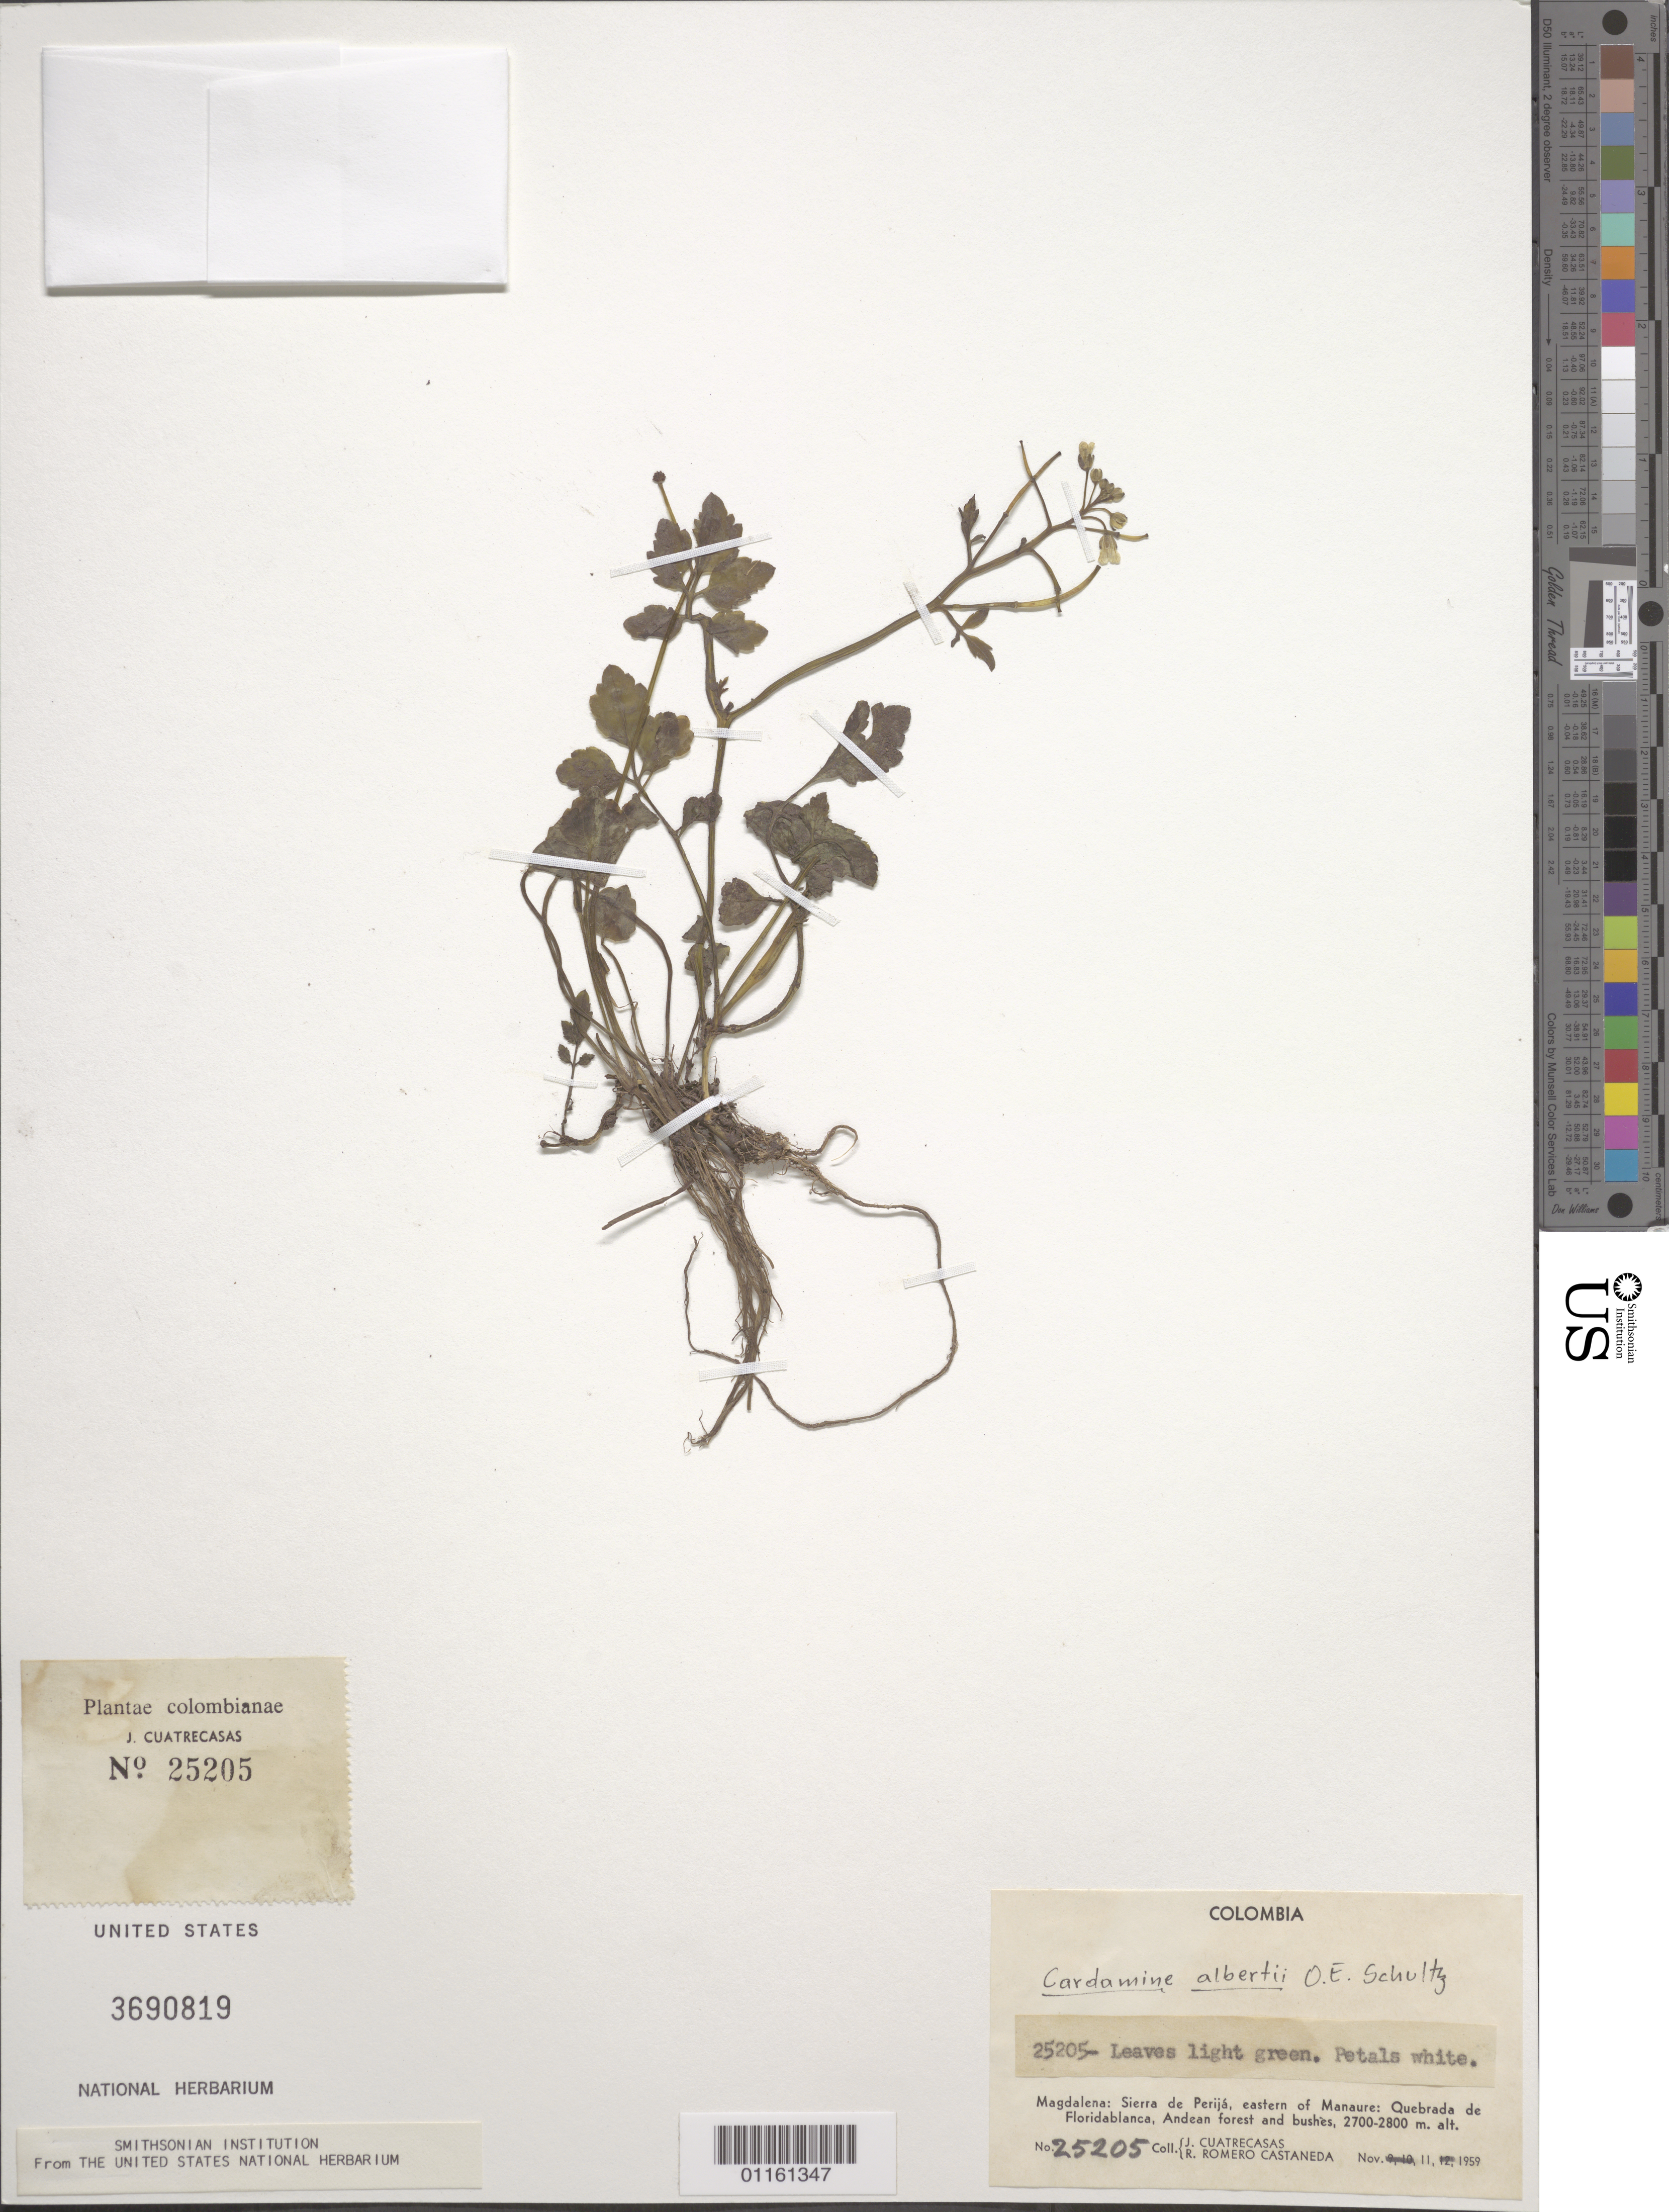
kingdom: Plantae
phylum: Tracheophyta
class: Magnoliopsida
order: Brassicales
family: Brassicaceae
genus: Cardamine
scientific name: Cardamine alberti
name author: O.E. Schulz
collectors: J. Cuatrecasas & R. Romero Castañeda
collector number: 25205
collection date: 1959-11-11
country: Colombia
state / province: Magdalena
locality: Sierra de Perija, eastern of Manaure: Quebrada de Floridablanca, Andean forest and bushes.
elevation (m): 2700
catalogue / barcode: US 3690819